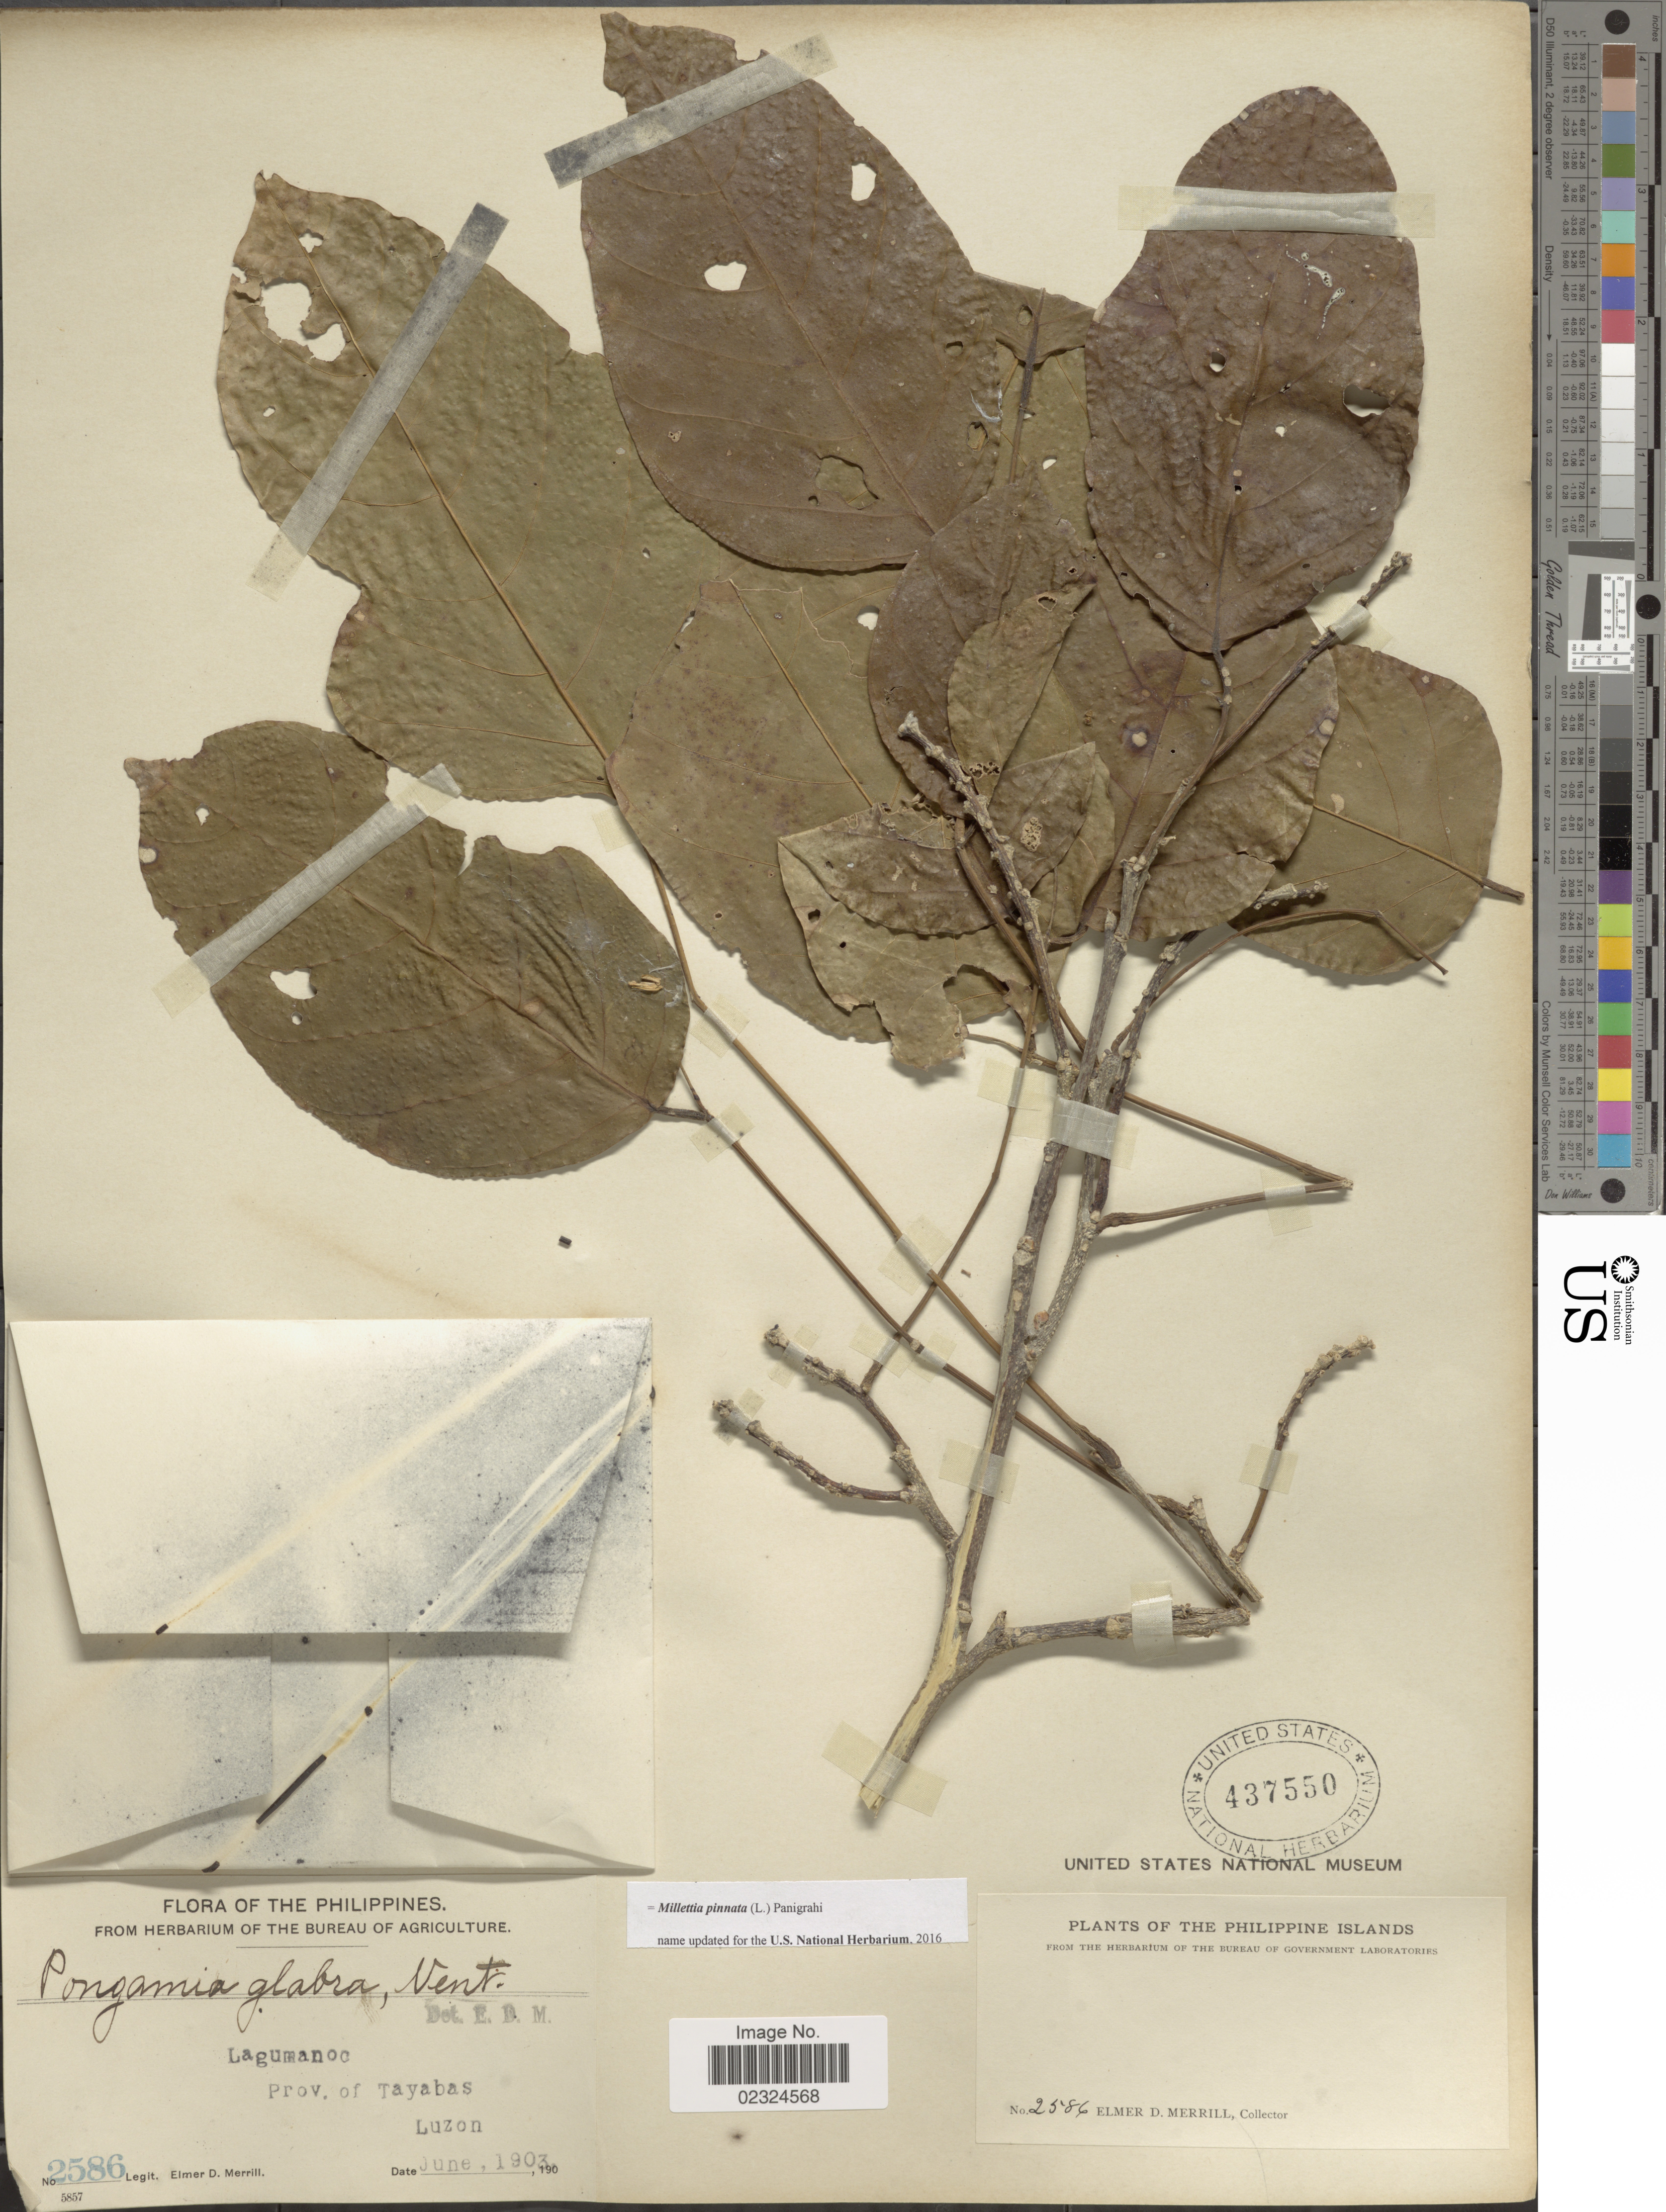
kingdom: Plantae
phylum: Tracheophyta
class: Magnoliopsida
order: Fabales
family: Fabaceae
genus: Millettia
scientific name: Millettia pinnata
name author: (L.) Panigrahi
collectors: E. D. Merrill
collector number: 2586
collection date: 1903-06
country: Philippines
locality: Lagumanoo. Prov. of Tayabas, Luzon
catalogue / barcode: US 437550